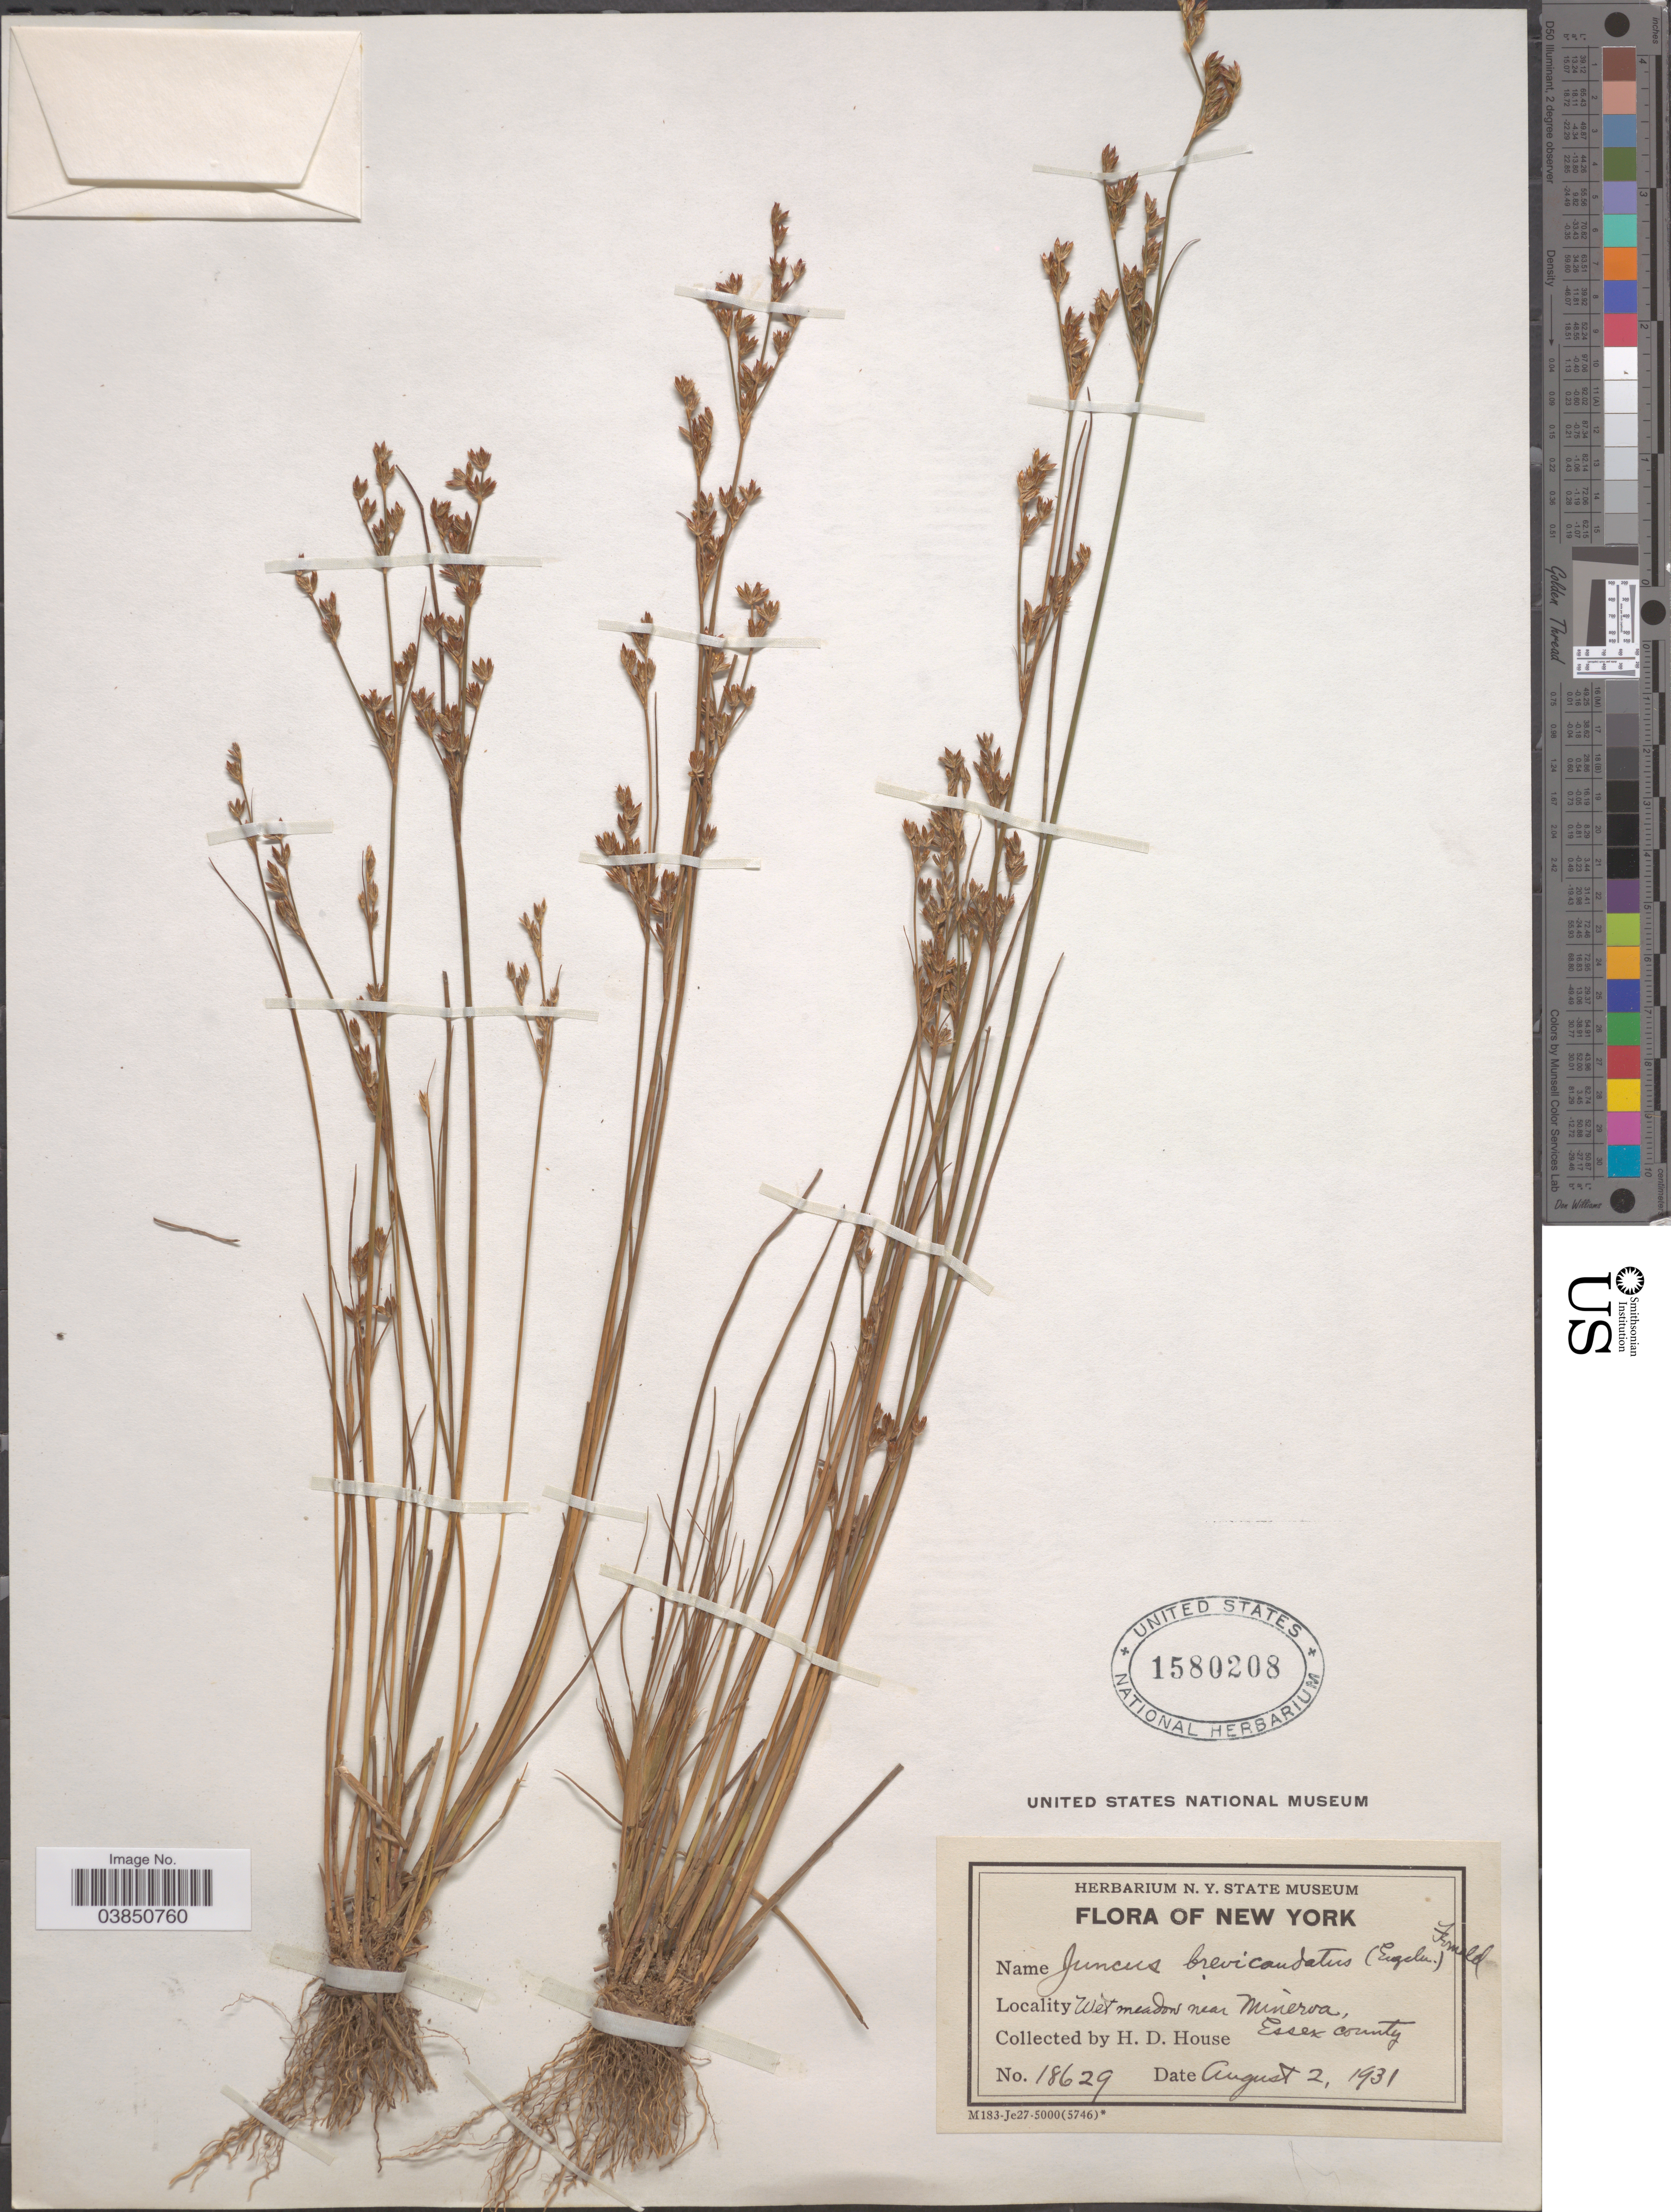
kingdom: Plantae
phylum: Tracheophyta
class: Liliopsida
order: Poales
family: Juncaceae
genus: Juncus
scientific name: Juncus brevicaudatus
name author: (Engelm.) Fernald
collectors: H. D. House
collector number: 18629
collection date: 1931-08-02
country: United States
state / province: New York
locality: Wet meadow near Minerva, Essex County.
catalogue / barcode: US 1580208